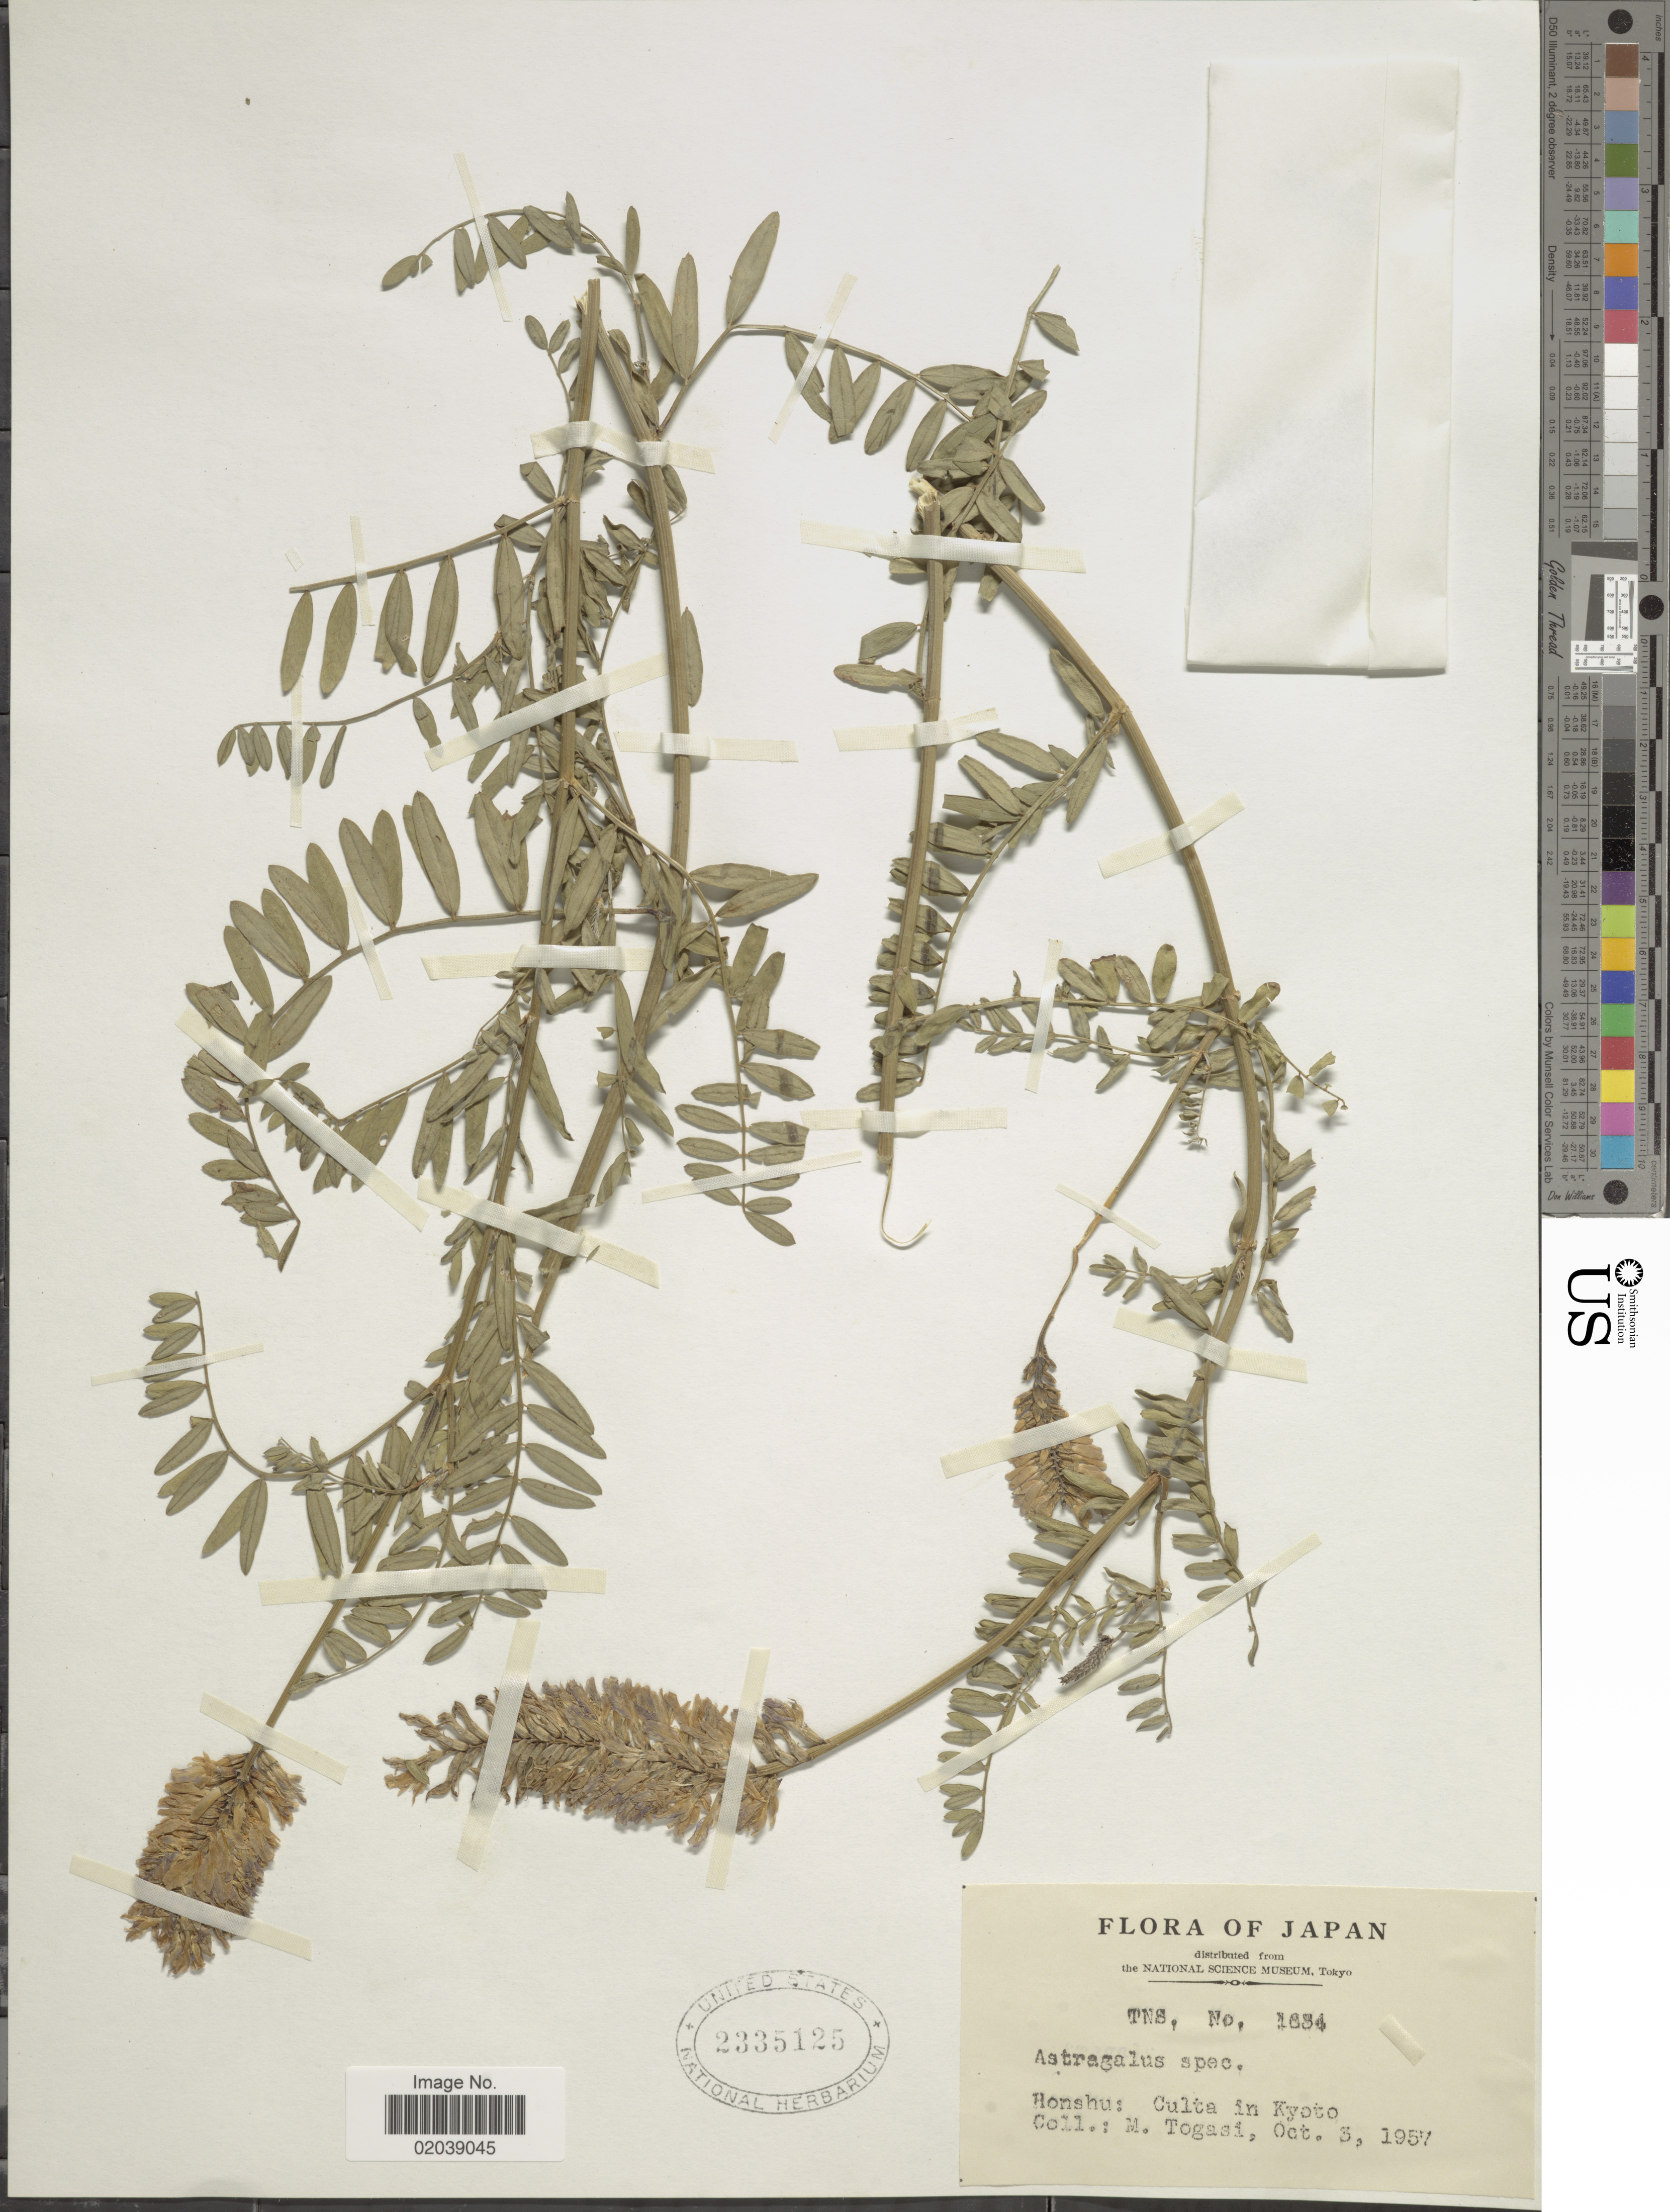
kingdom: Plantae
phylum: Tracheophyta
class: Magnoliopsida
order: Fabales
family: Fabaceae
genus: Astragalus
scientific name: Astragalus sp.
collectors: M. Togasi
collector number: TNS 1634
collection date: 1957-10-03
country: Japan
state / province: Kyoto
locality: Honshu: Culta in Kyoto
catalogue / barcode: US 2335125